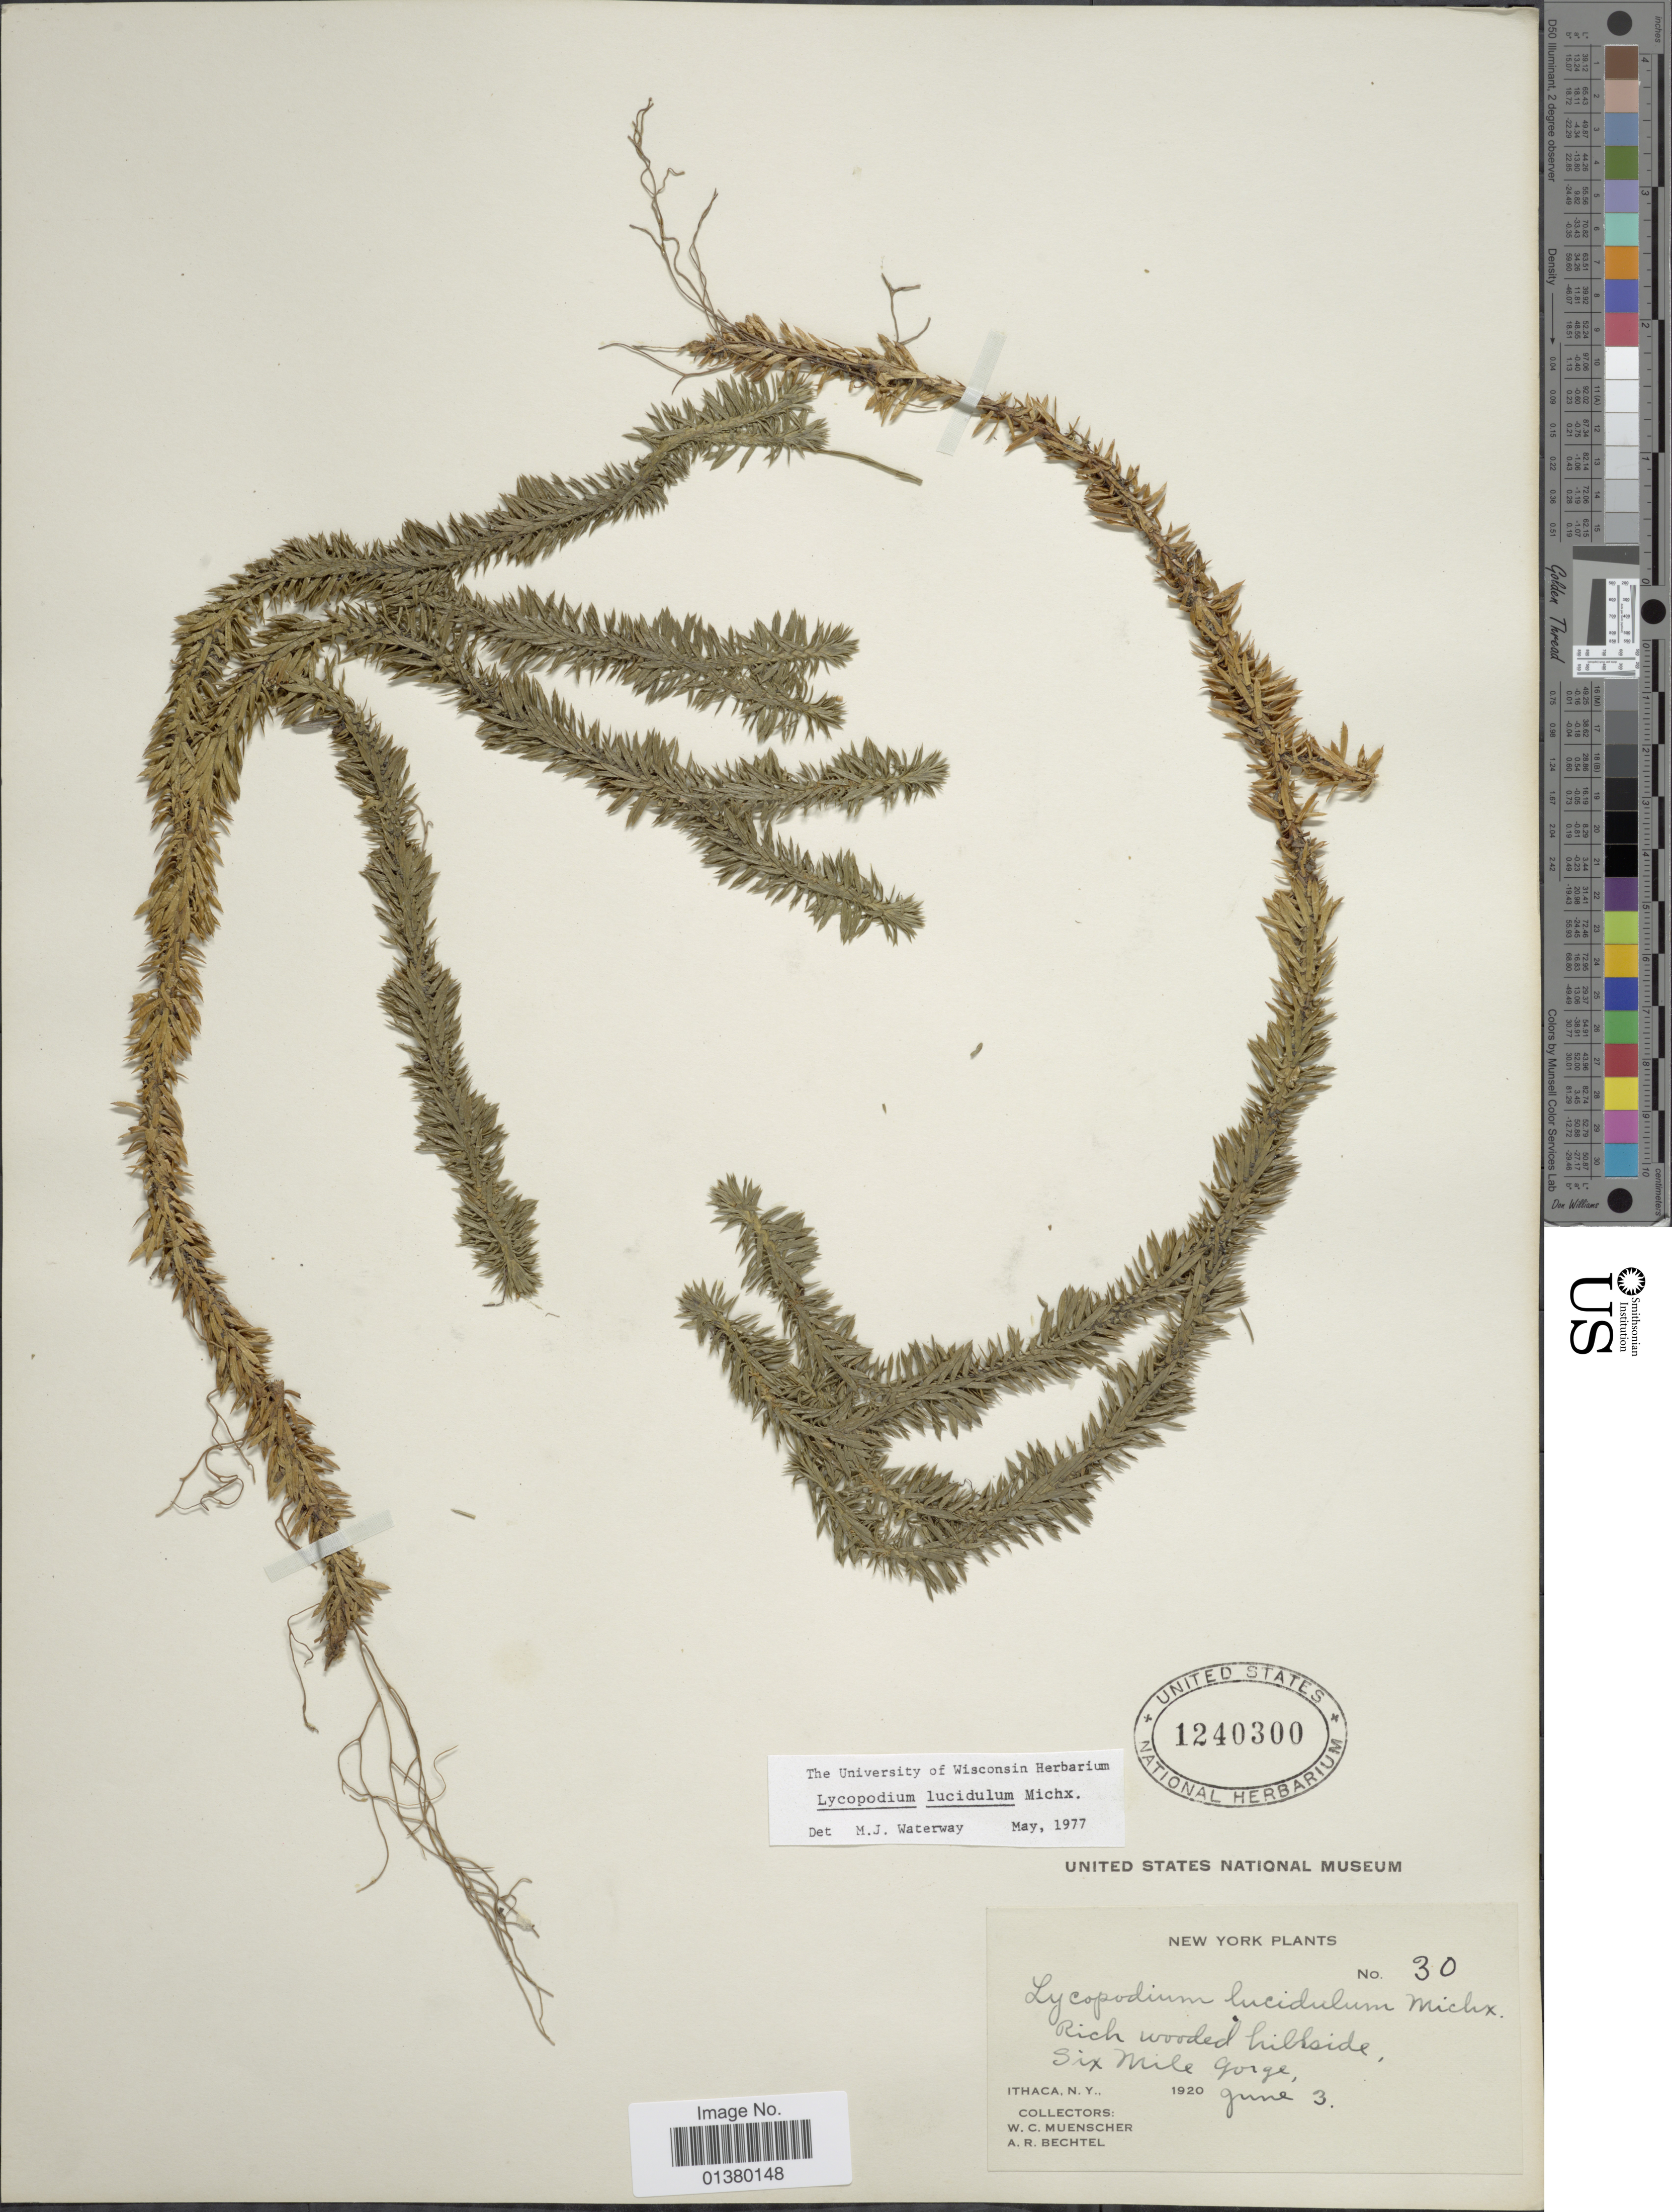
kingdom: Plantae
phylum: Tracheophyta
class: Lycopodiopsida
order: Lycopodiales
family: Lycopodiaceae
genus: Huperzia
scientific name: Huperzia lucidula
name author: (Michx.) Trevis.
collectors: W. Muenscher & A. Bechtel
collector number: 30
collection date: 1920-06-03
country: United States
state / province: New York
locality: Ithaca, Six Mile Gorge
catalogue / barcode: US 1240300